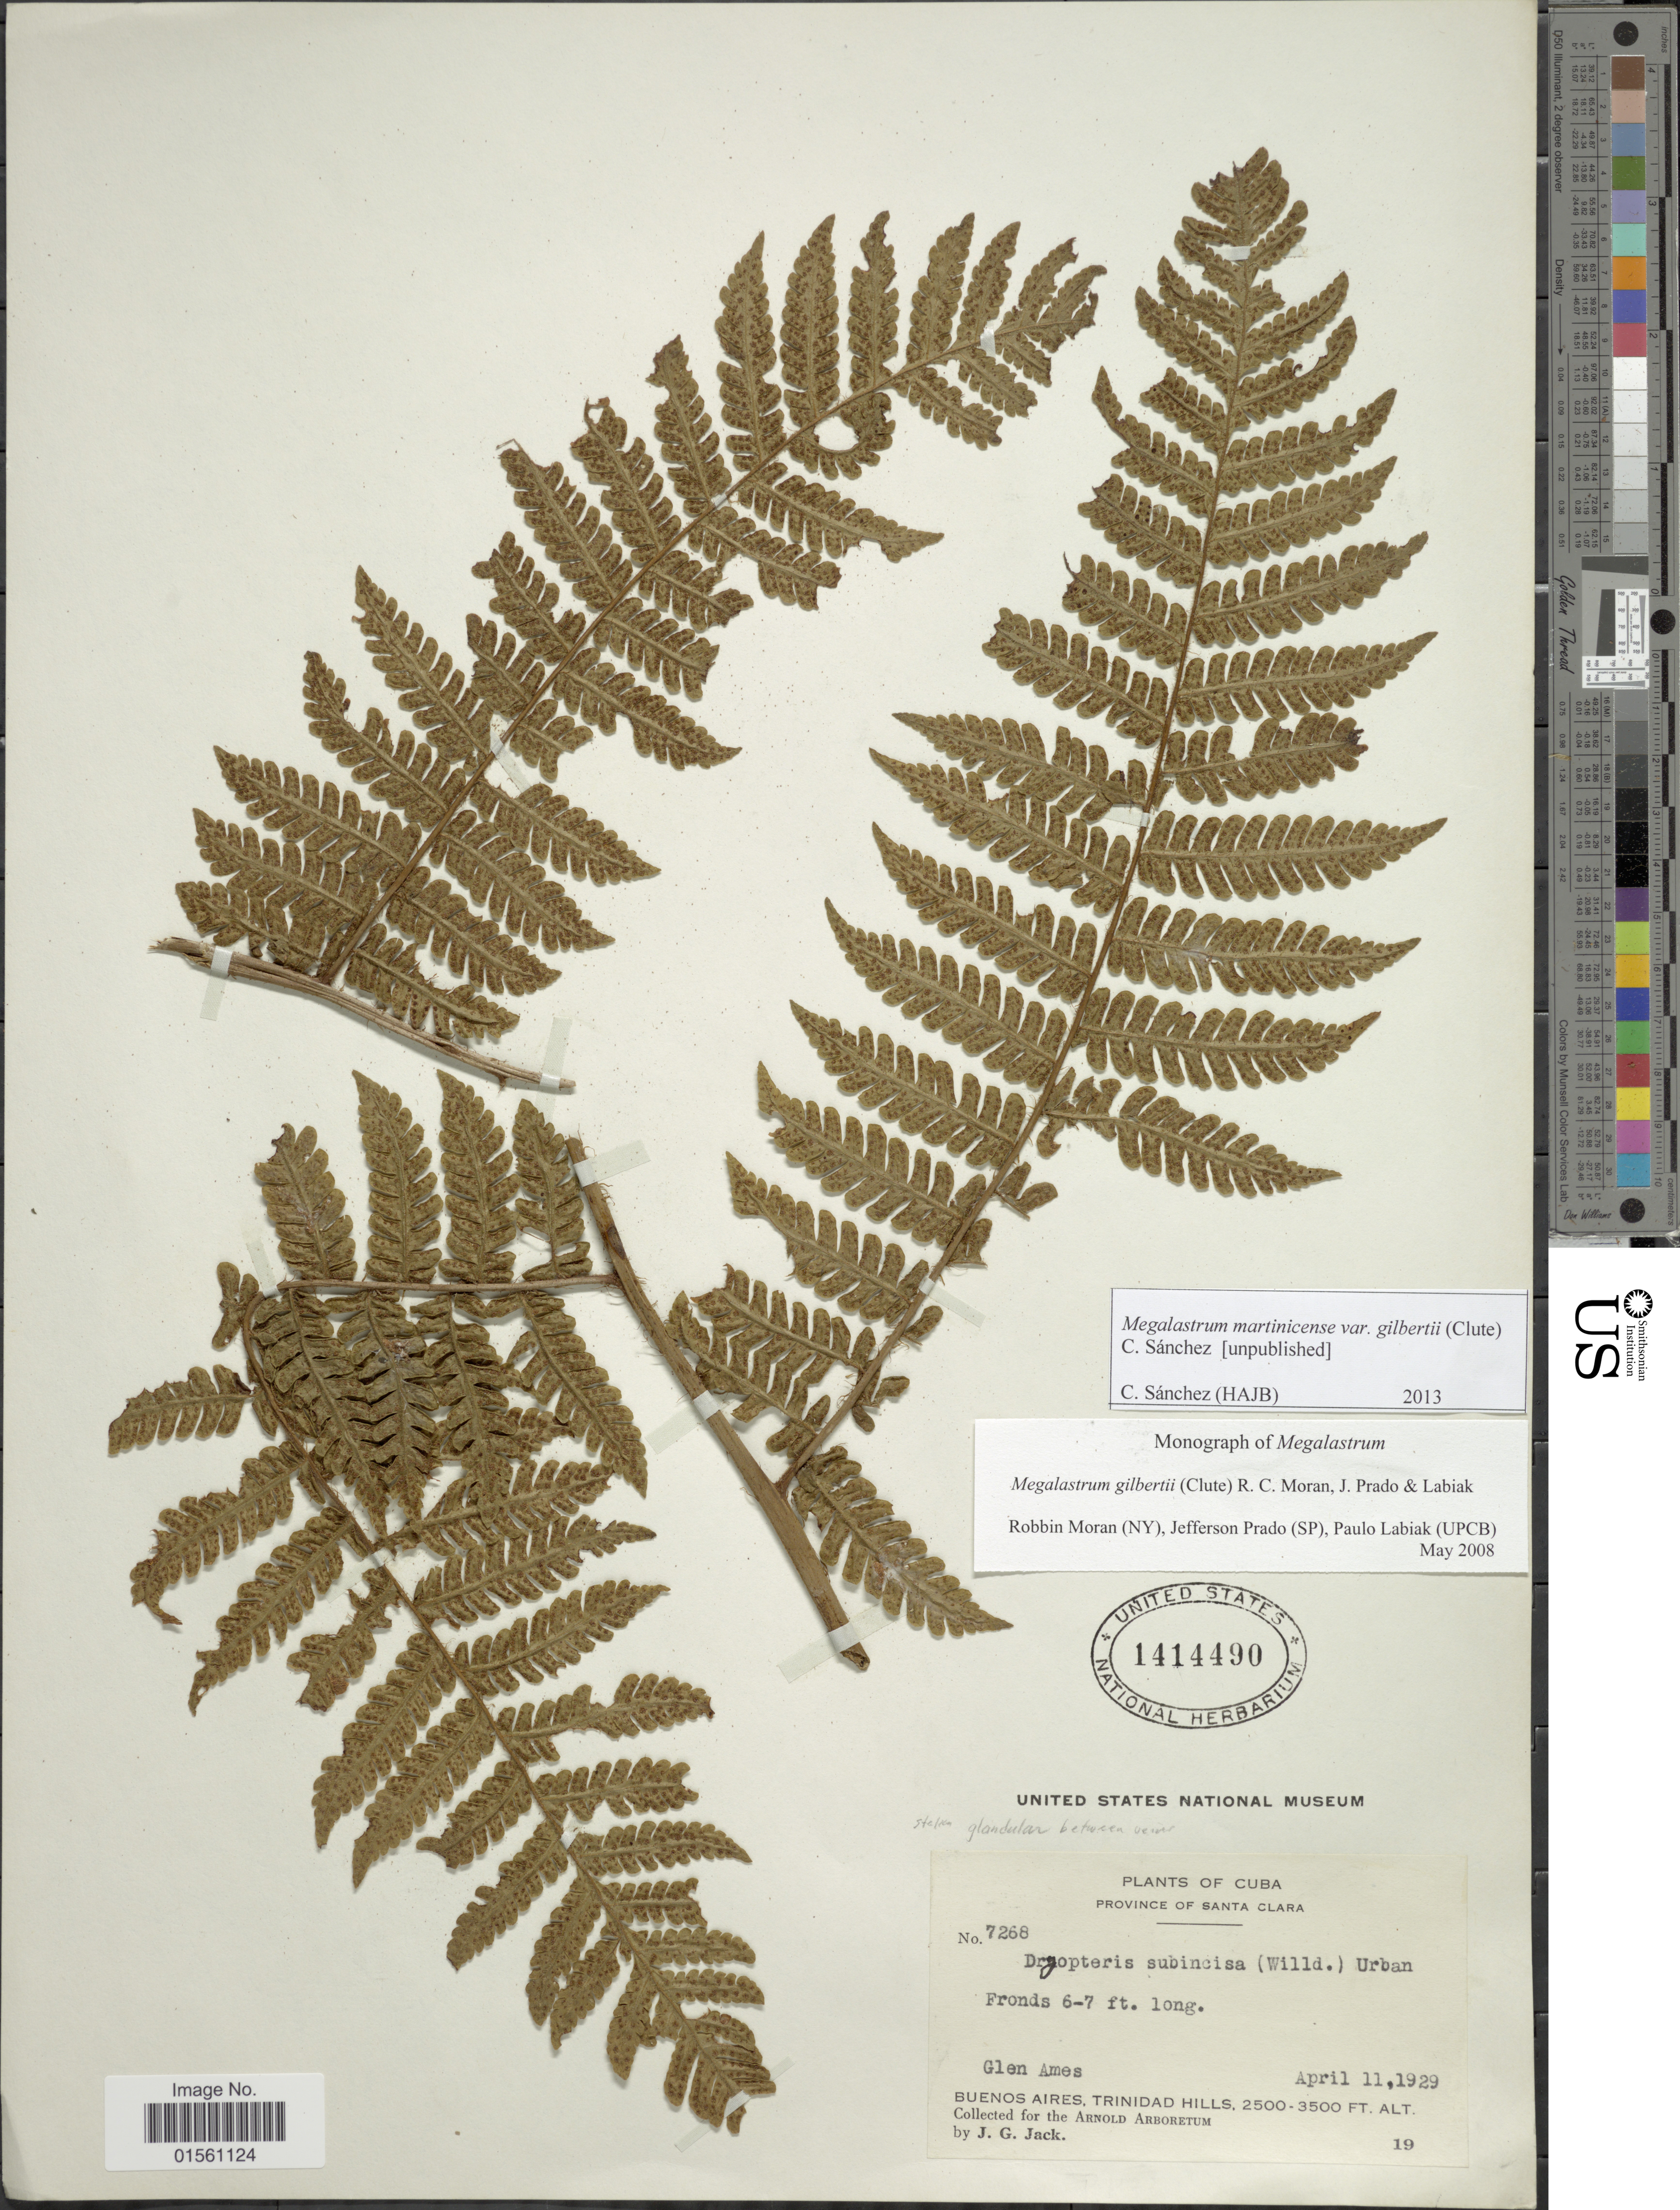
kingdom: Plantae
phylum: Tracheophyta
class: Polypodiopsida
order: Polypodiales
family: Dryopteridaceae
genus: Megalastrum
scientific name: Megalastrum gilbertii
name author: (Clute) R.C. Moran et al.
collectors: J. G. Jack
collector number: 7268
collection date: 1929-04-11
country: Cuba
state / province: Las Villas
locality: Province of Santa Clara, Glem Ames, Buenos Aires, Trinidad Hills.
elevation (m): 762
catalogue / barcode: US 1414490